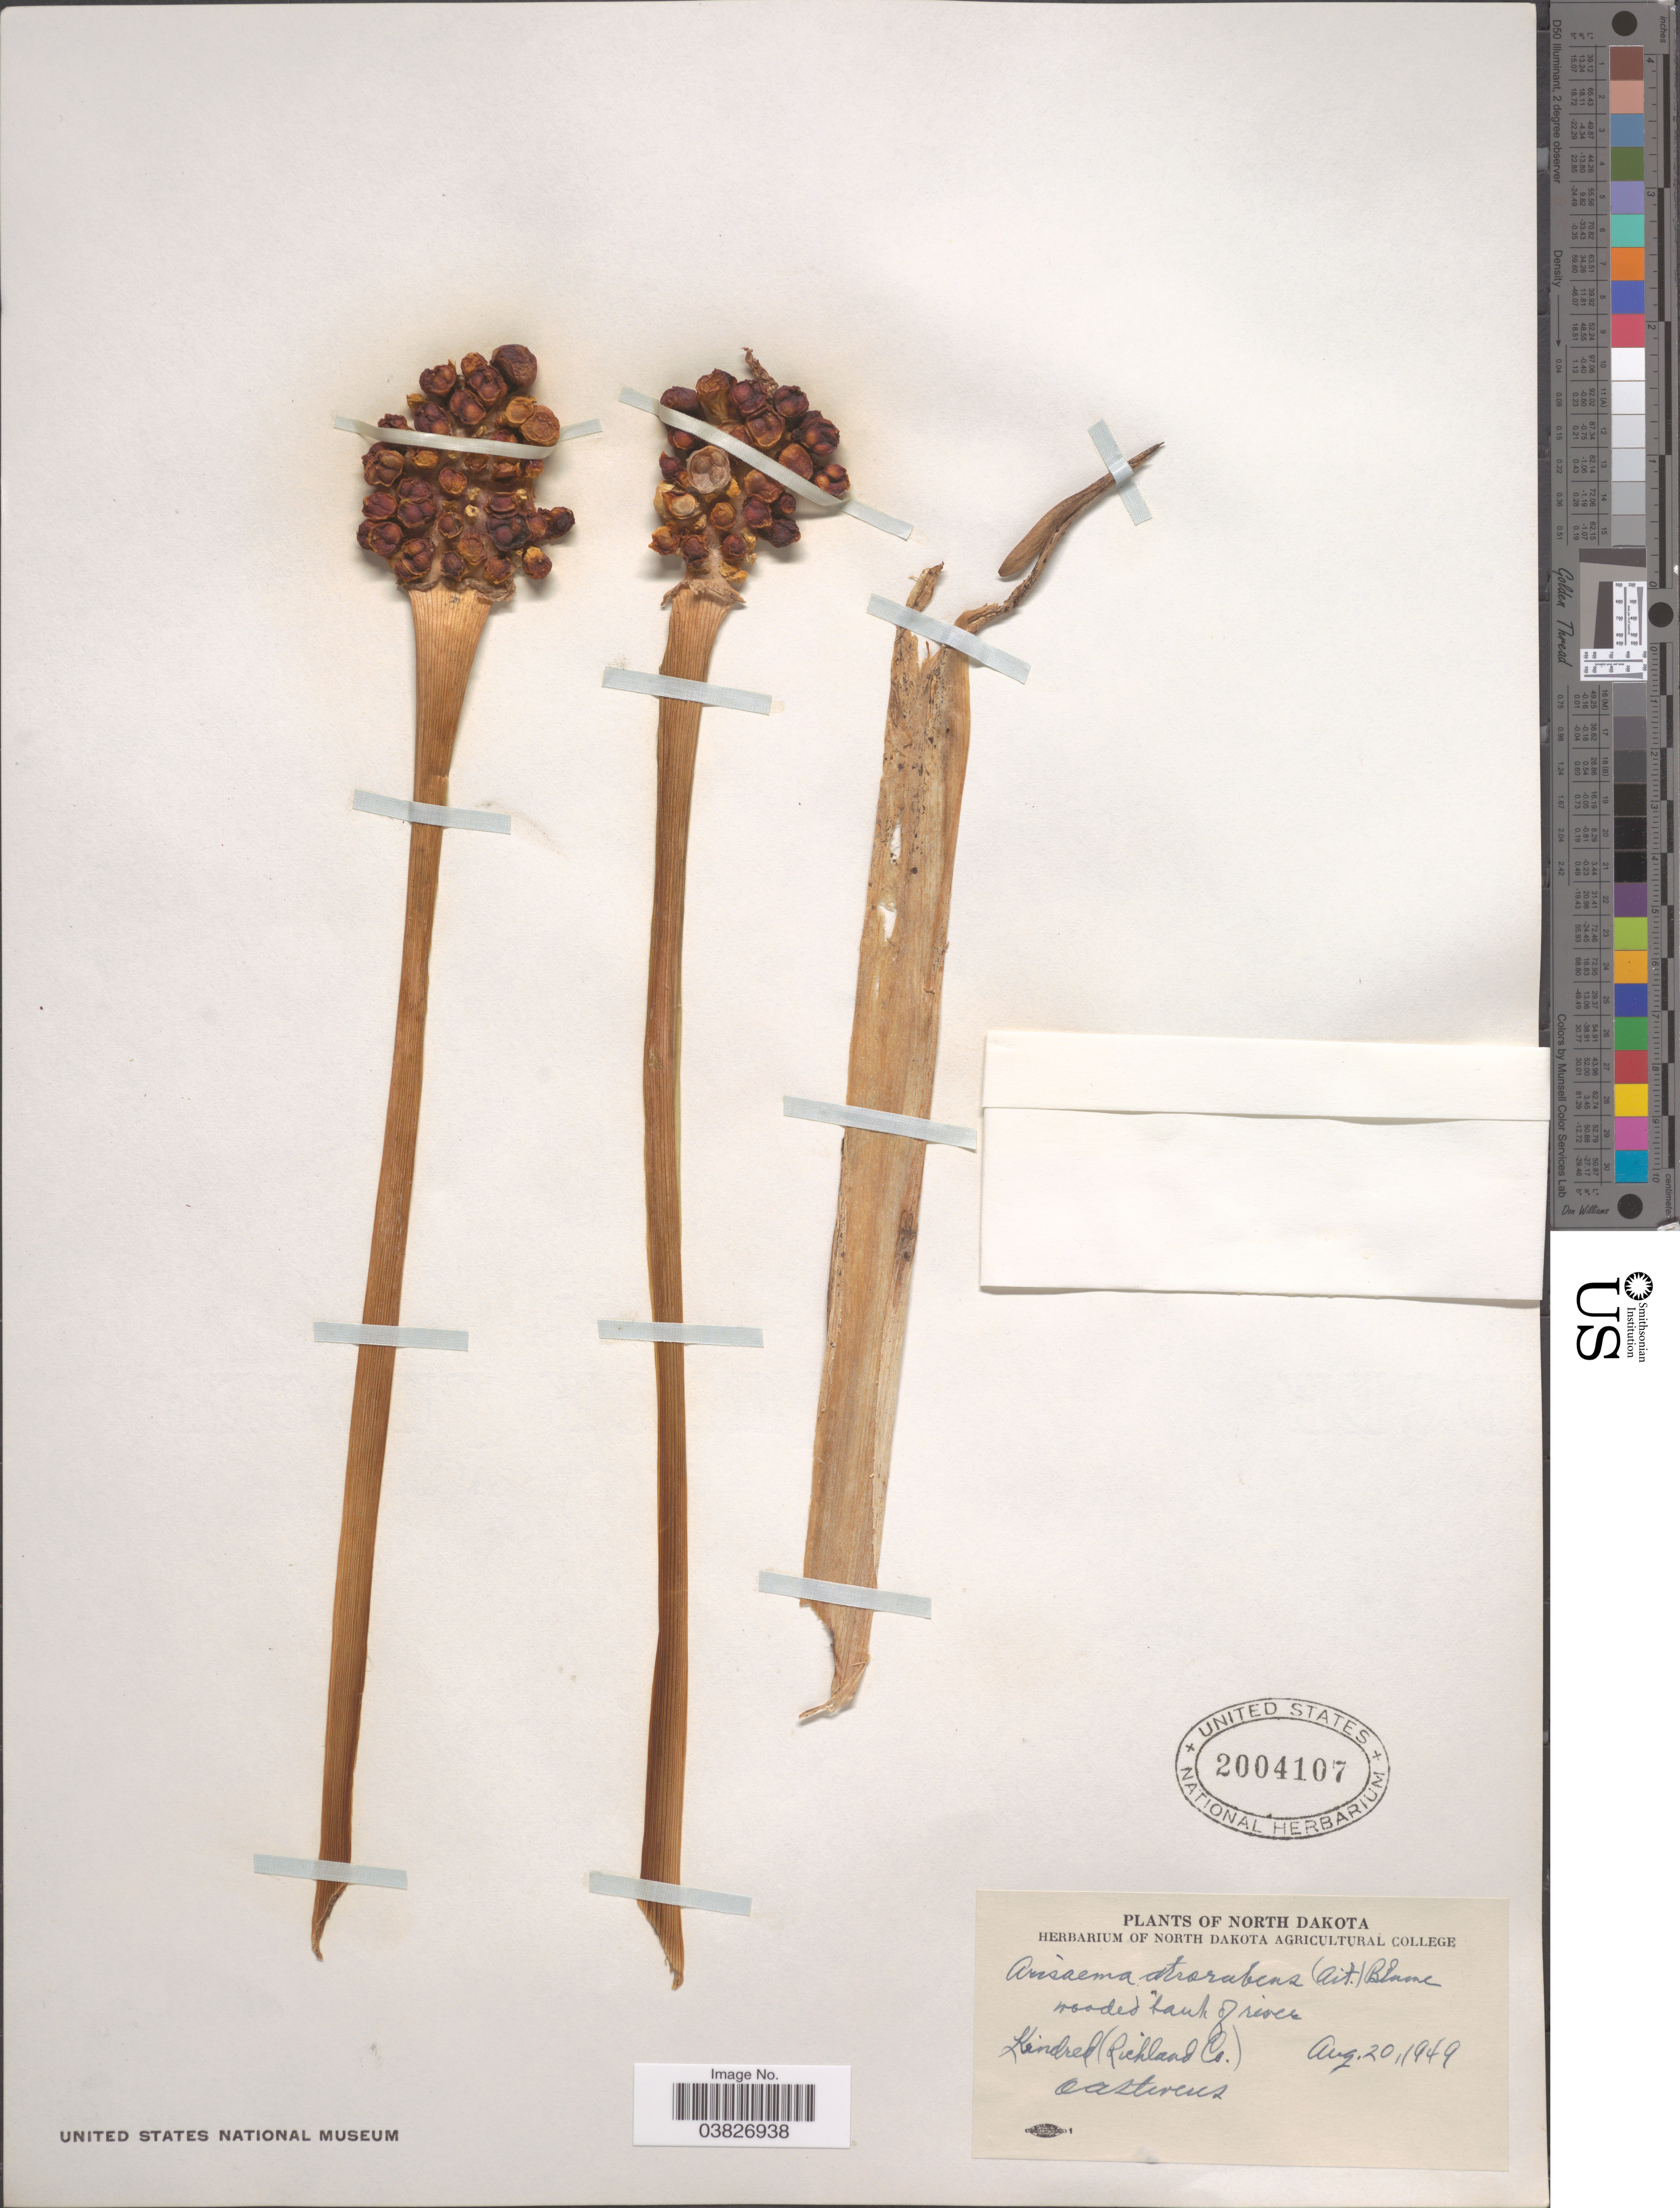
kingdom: Plantae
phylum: Tracheophyta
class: Liliopsida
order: Alismatales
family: Araceae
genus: Arisaema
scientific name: Arisaema atrorubens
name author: (Aiton) Blume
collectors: O. A. Stevens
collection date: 1949-08-20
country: United States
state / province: North Dakota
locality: Kindred (Richland Co.).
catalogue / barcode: US 2004107